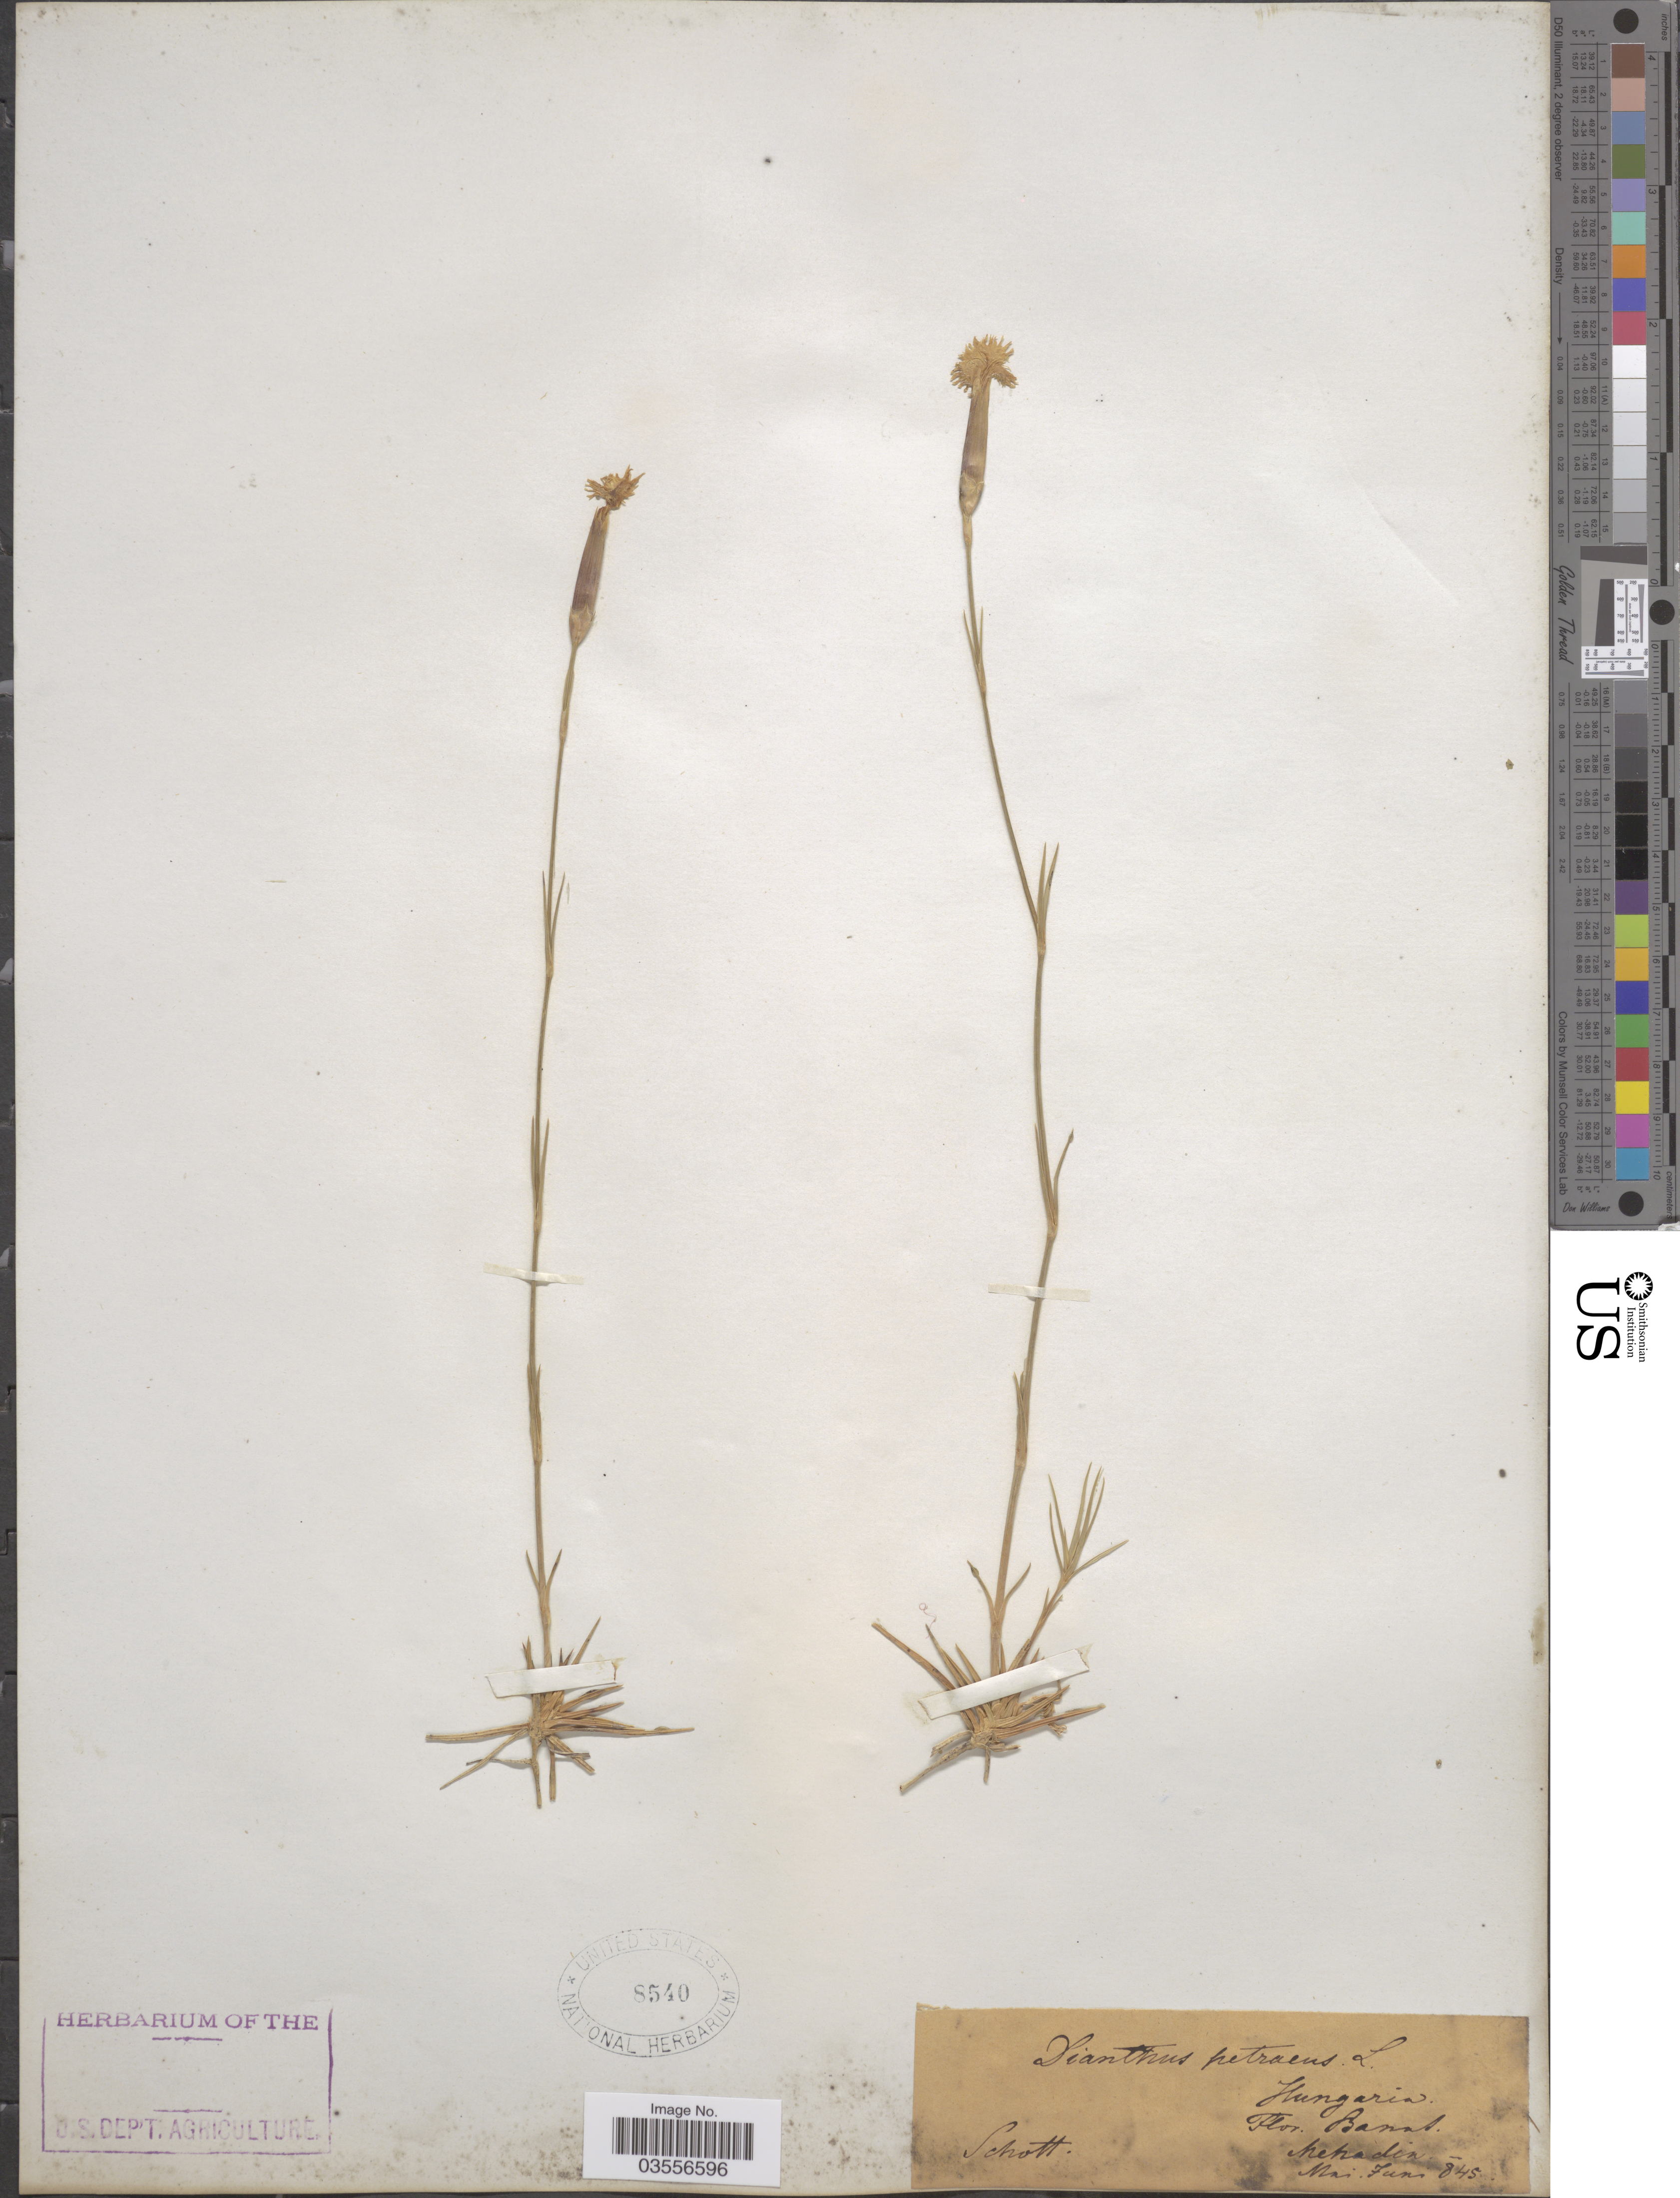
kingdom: Plantae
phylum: Tracheophyta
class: Magnoliopsida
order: Caryophyllales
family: Caryophyllaceae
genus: Dianthus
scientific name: Dianthus petraeus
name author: Waldst. & Kit.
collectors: Schott, --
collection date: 1845-05/1845-06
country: Romania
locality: Flor. Banat, Mehadia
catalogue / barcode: US 8540